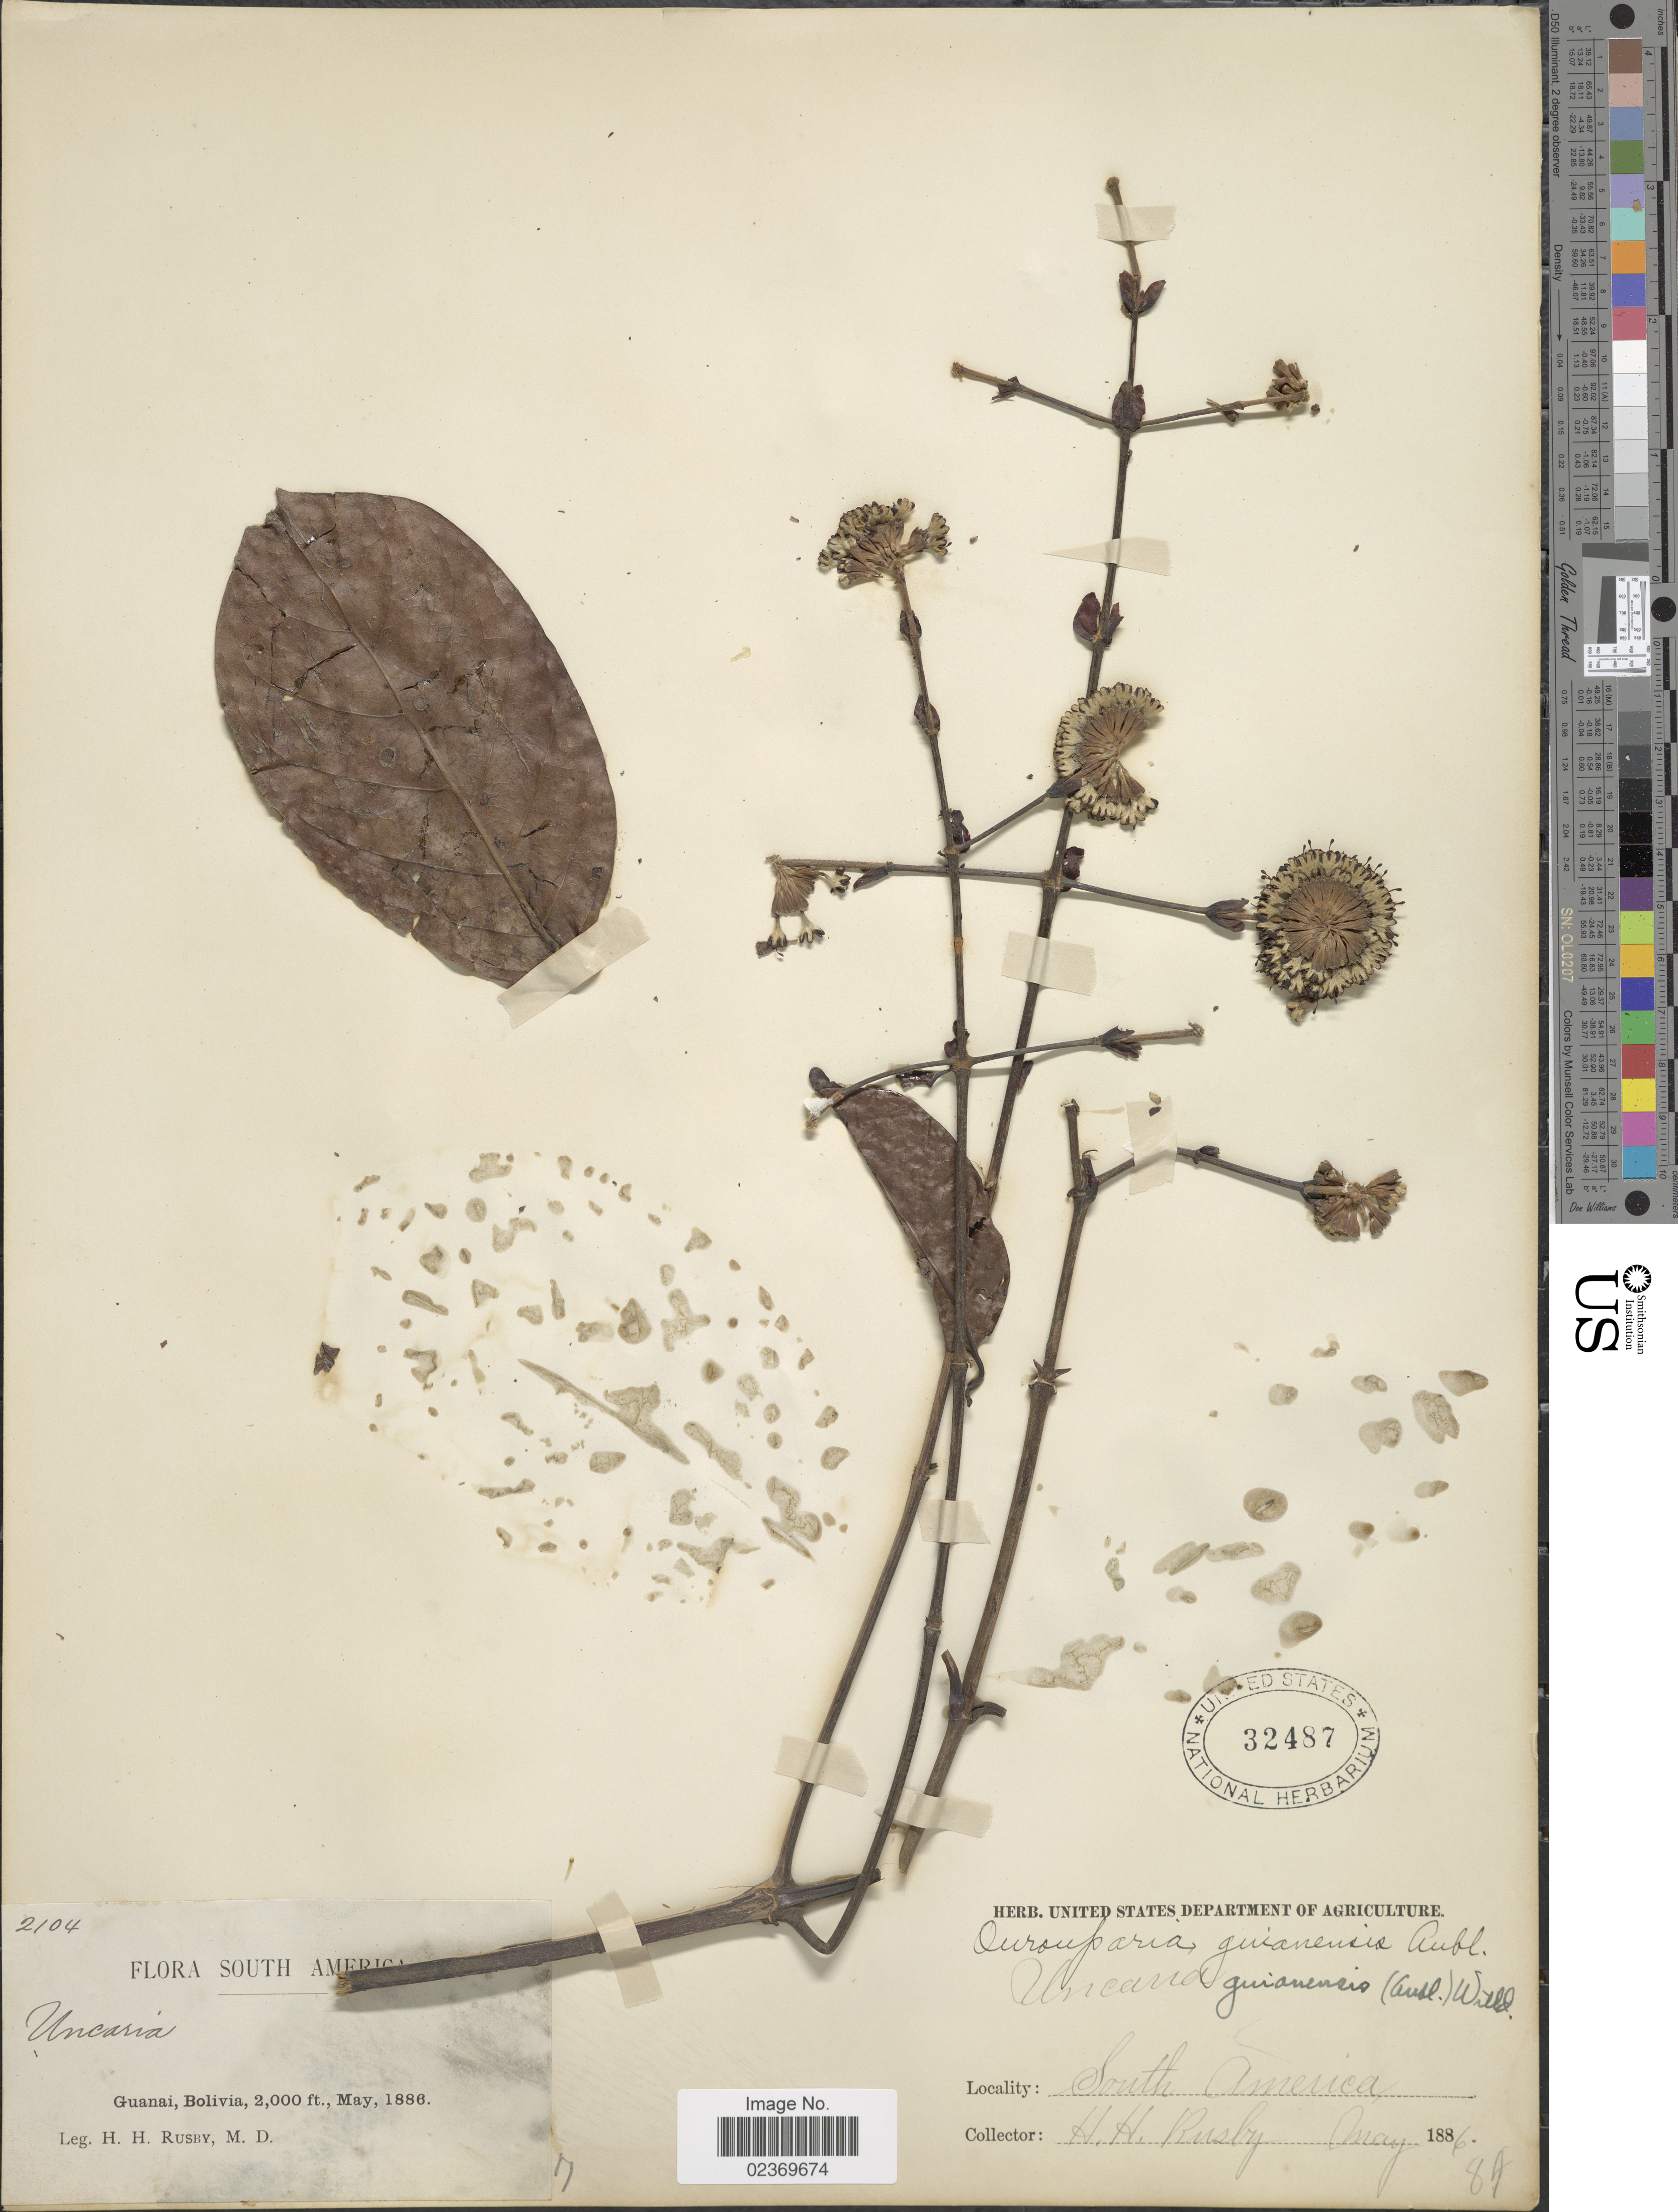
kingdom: Plantae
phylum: Tracheophyta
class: Magnoliopsida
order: Gentianales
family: Rubiaceae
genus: Uncaria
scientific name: Uncaria guianensis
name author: (Aubl.) J.F. Gmel.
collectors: H. H. Rusby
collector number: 2104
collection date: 1886-05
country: Bolivia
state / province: La Páz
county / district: Larecaja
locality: Guanay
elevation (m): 610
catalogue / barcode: US 32487